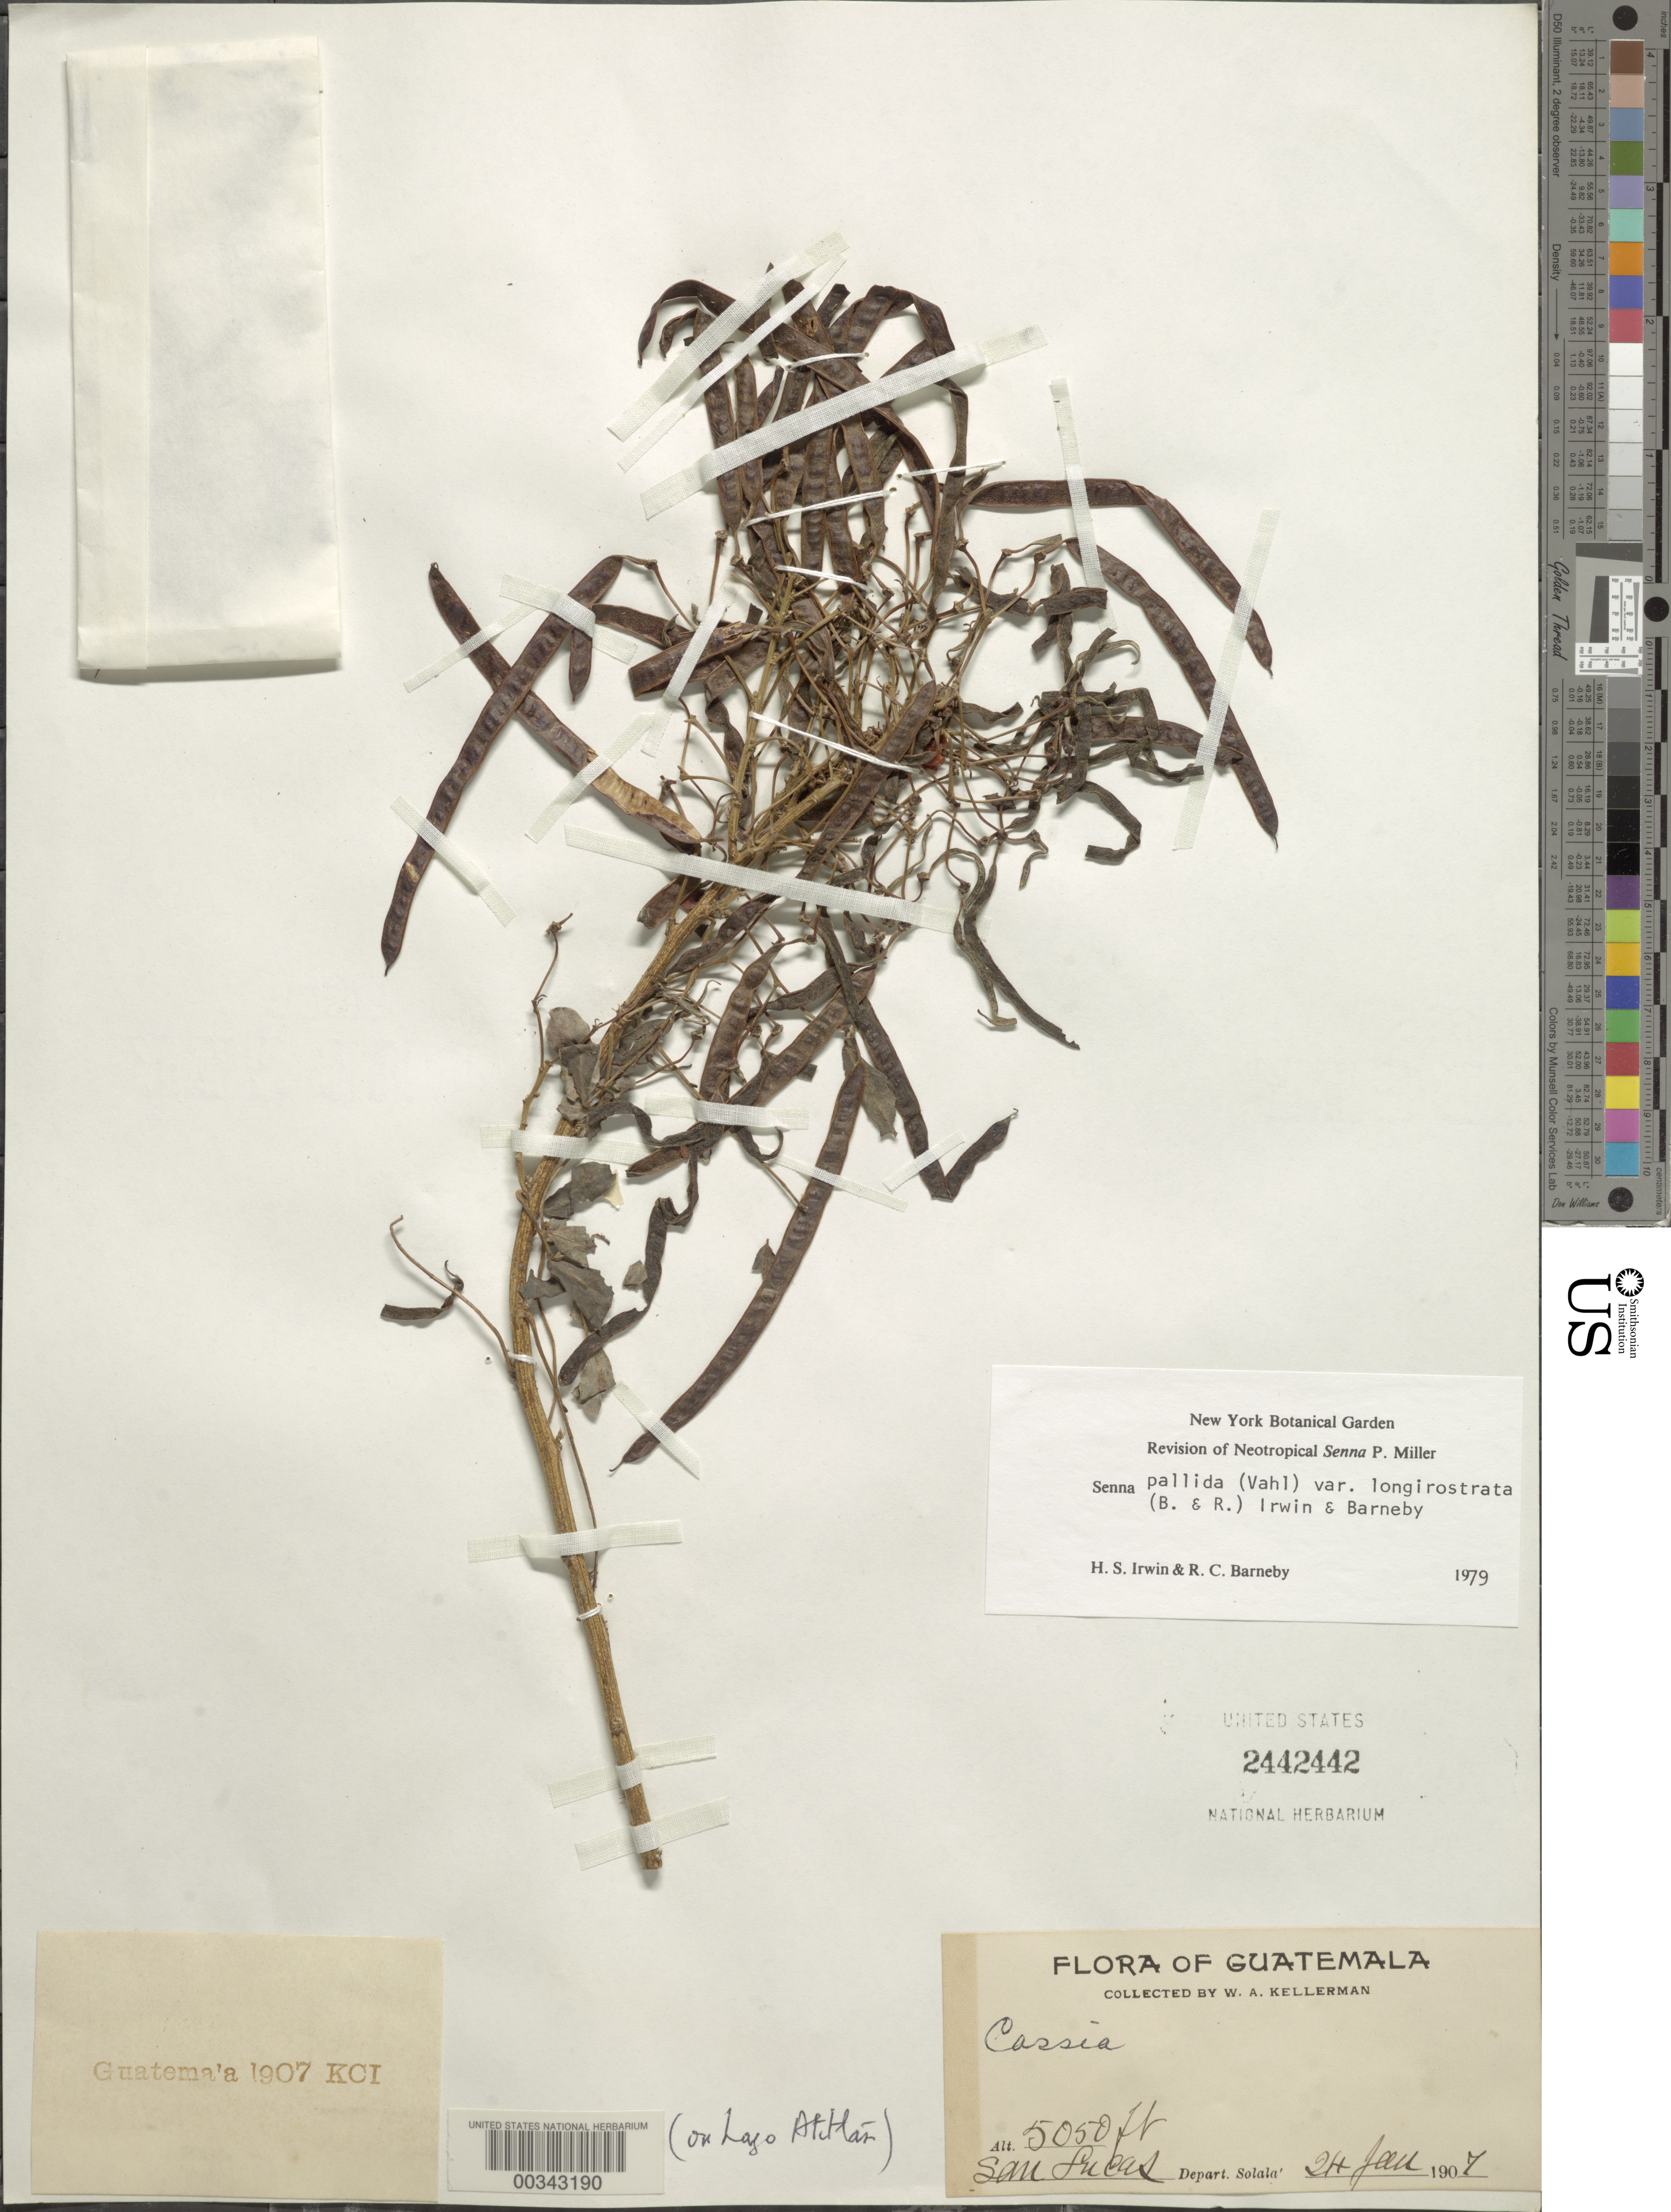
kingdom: Plantae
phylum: Tracheophyta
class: Magnoliopsida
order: Fabales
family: Fabaceae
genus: Senna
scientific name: Senna pallida var. cordillerae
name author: H.S. Irwin & Barneby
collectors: W. A. Kellerman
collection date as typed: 24 Jan 1907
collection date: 1907-01-24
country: Guatemala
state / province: Sololá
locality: San Lucas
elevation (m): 1539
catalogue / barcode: US 2442442